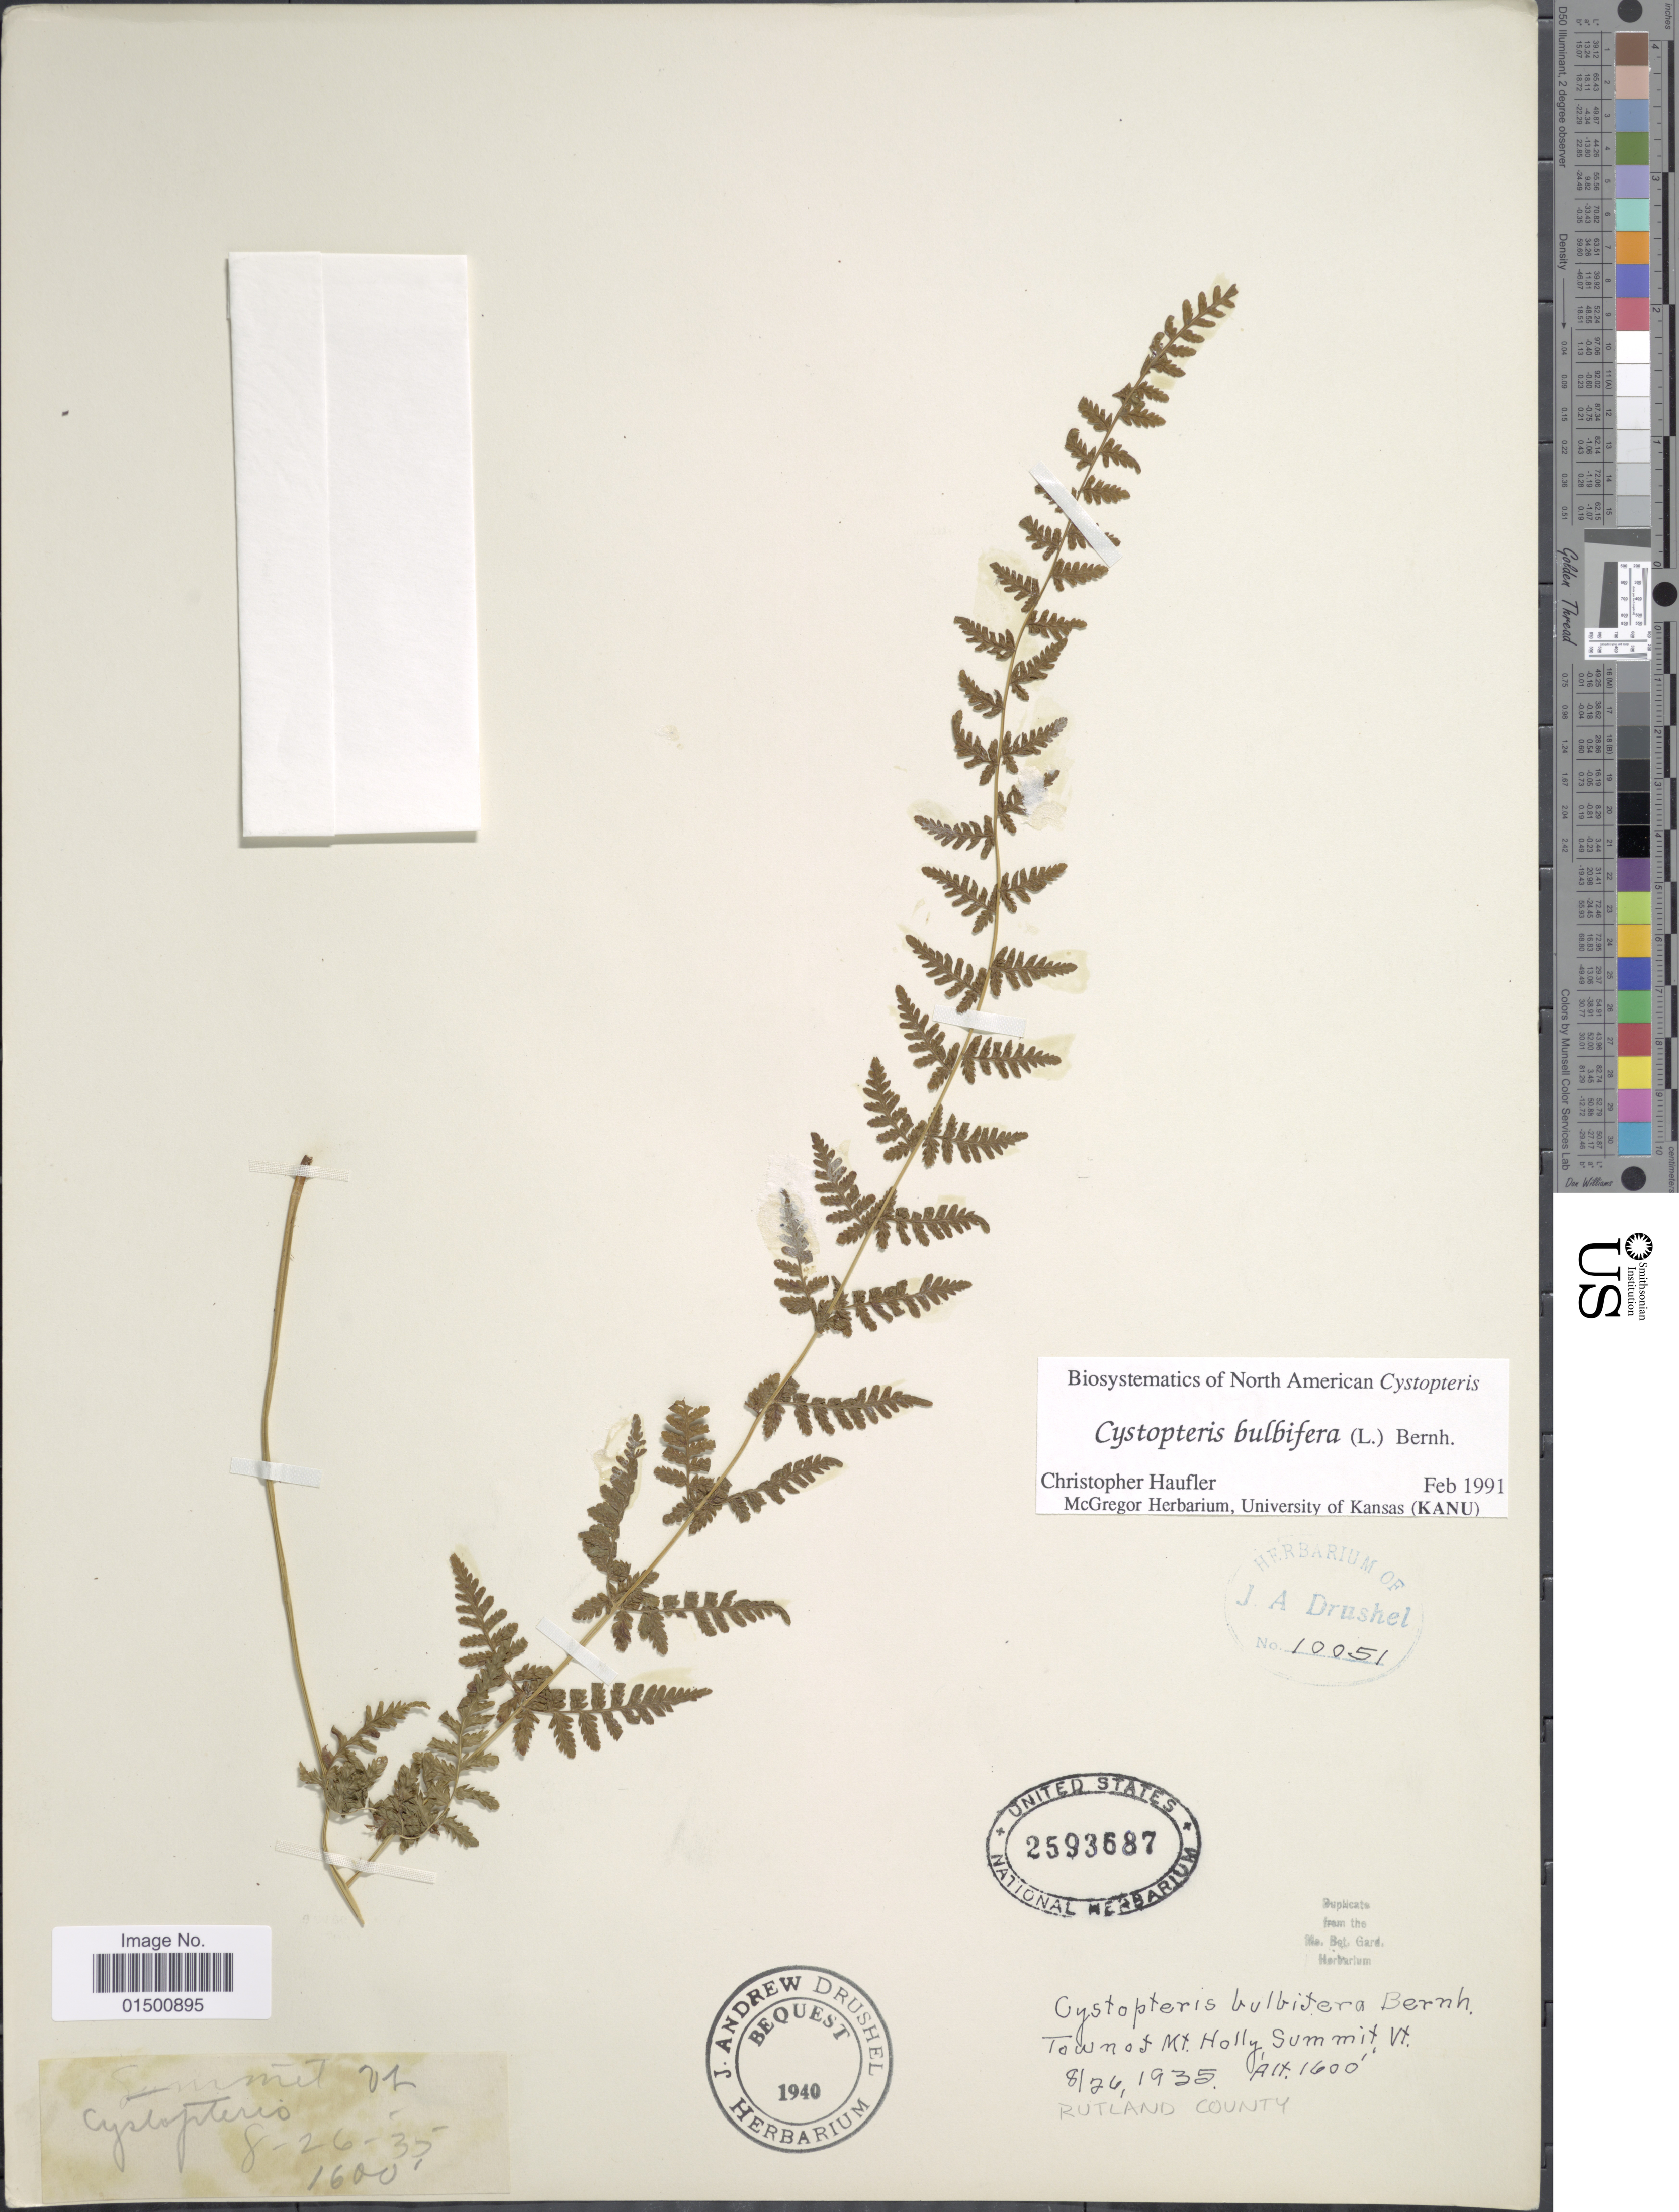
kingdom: Plantae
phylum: Tracheophyta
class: Polypodiopsida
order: Polypodiales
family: Cystopteridaceae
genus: Cystopteris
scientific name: Cystopteris bulbifera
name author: (L.) Bernh.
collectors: Kochi Prefectural Makino Botanical Garden, Herbarium, Botany Department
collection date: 1935-08-26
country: United States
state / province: Vermont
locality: Town at Mt. Holly, Summit, Rutland County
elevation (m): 488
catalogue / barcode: US 2593687